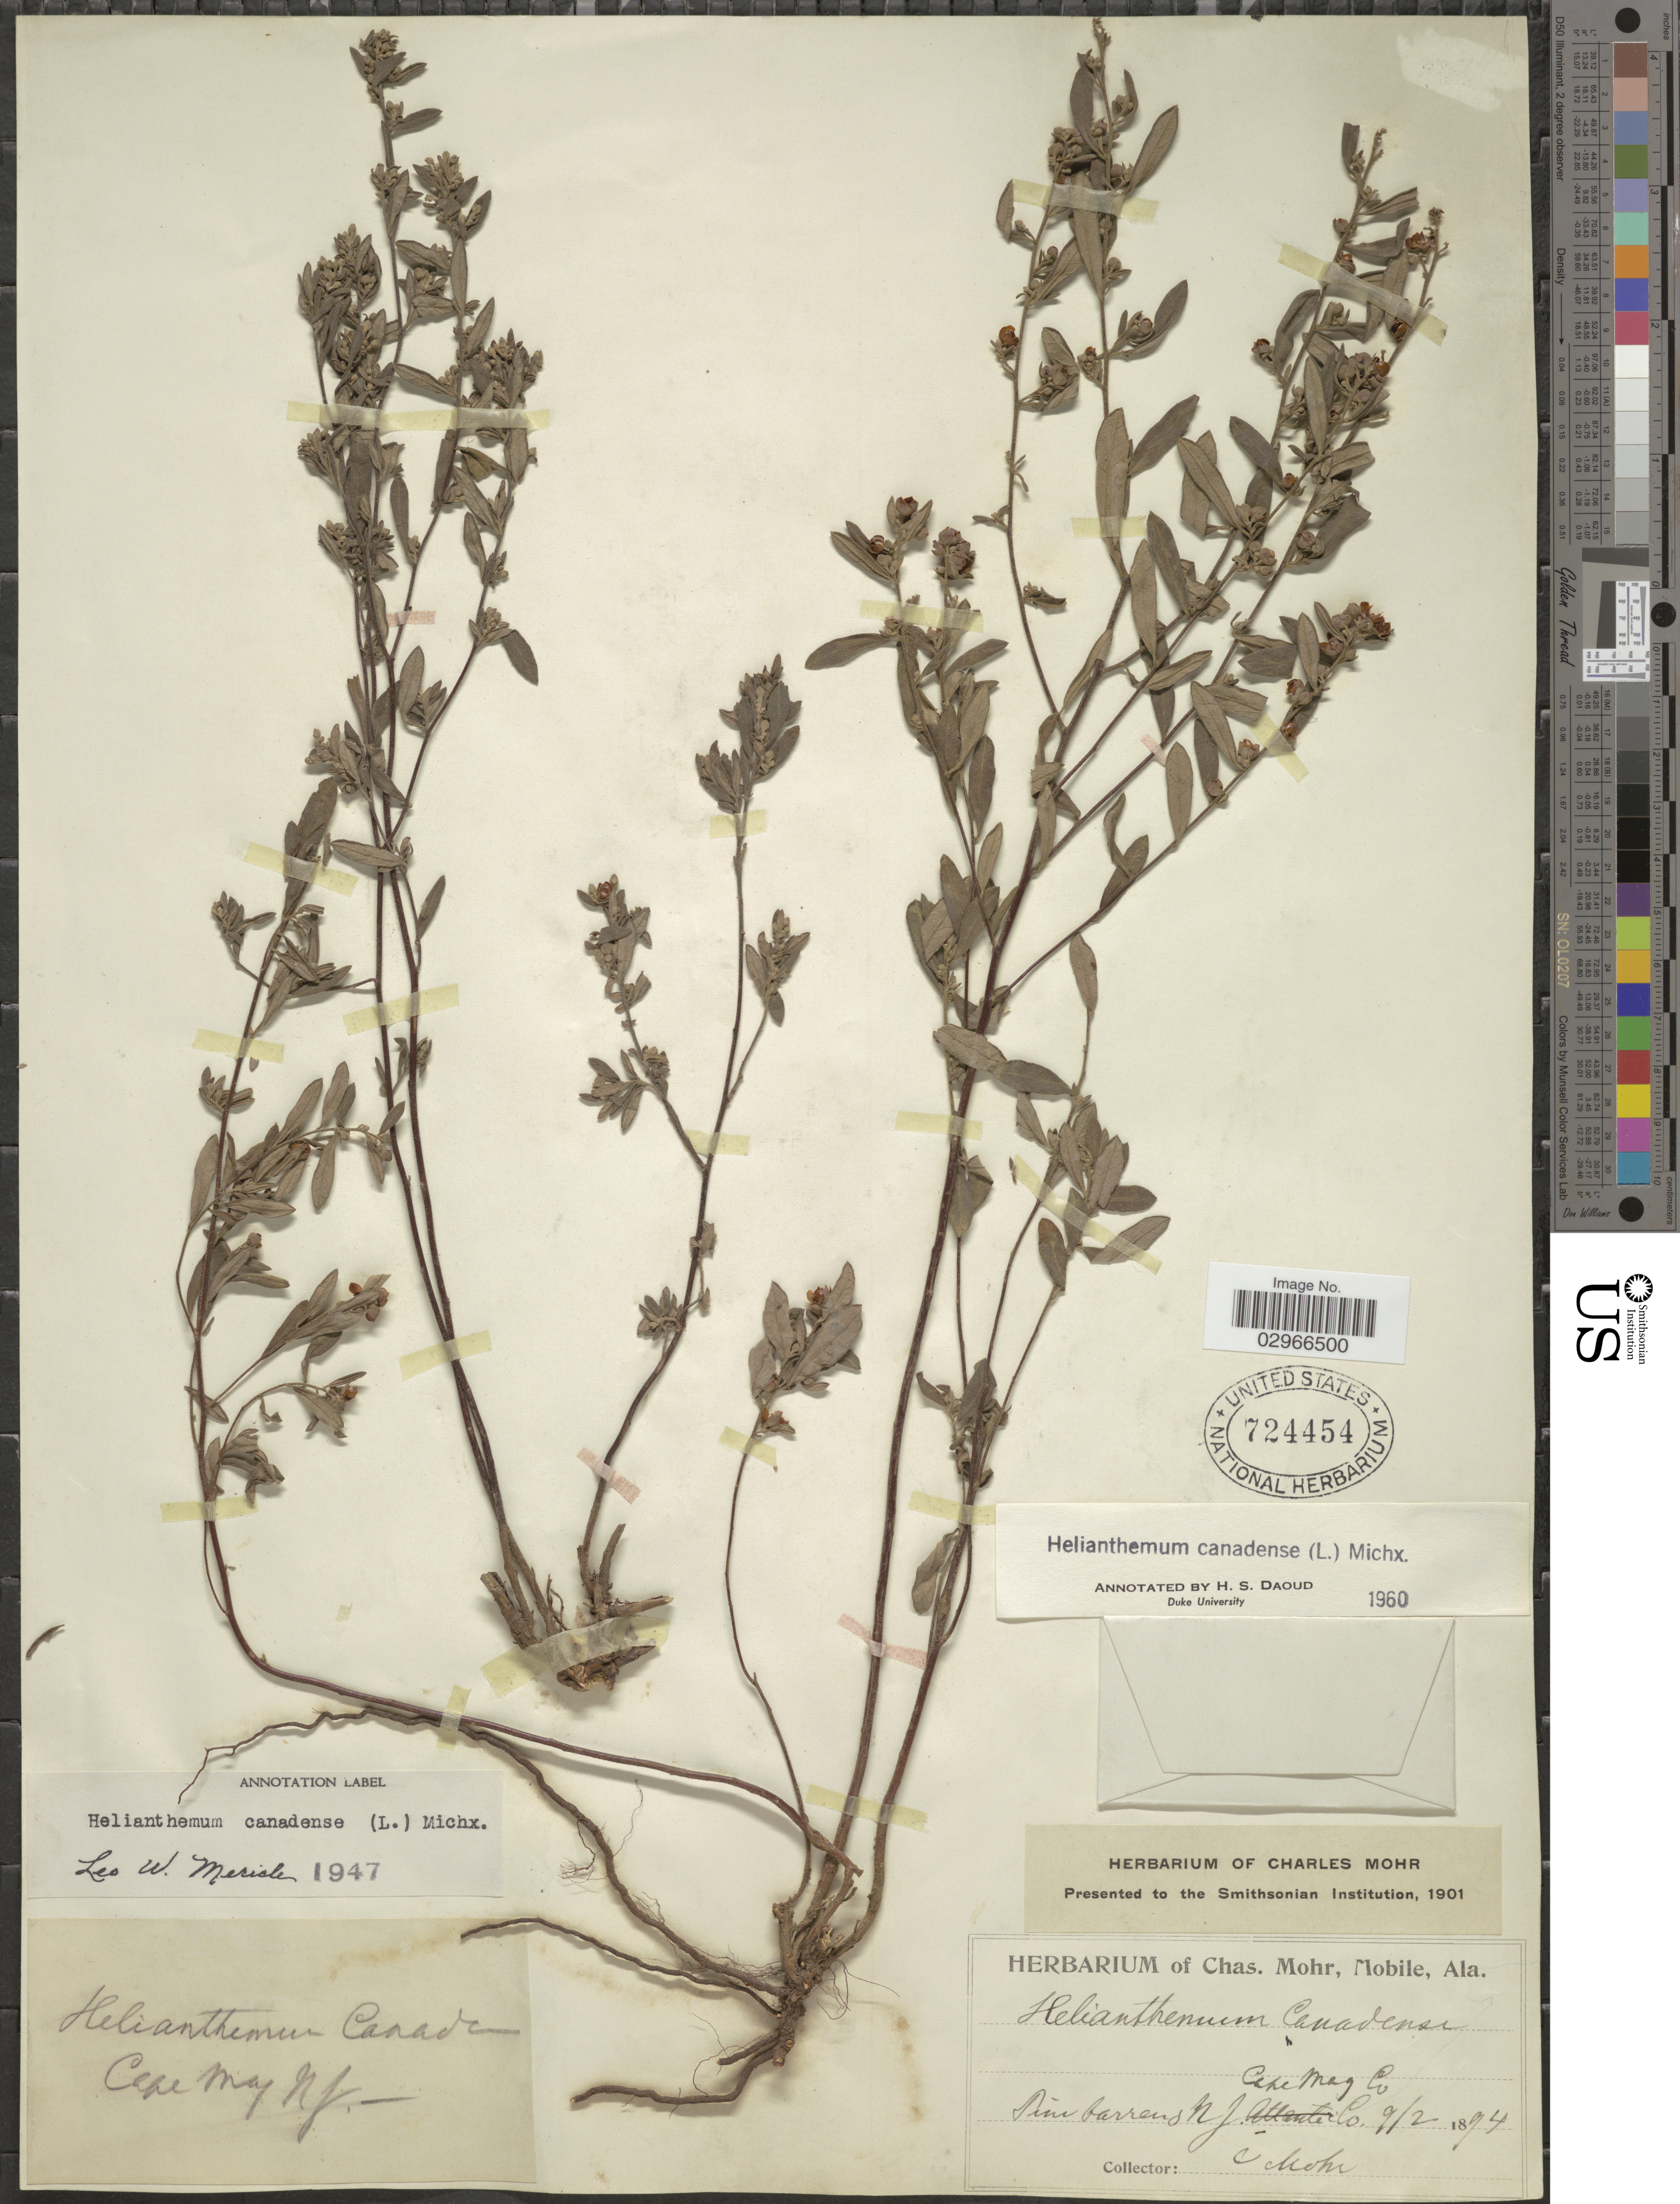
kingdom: Plantae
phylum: Tracheophyta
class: Magnoliopsida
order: Malvales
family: Cistaceae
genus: Helianthemum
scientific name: Helianthemum canadense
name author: (L.) Michx.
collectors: Mohr, C. T. (herbarium)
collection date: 1894-09-02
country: United States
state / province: New Jersey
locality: Pine barrens NJ. Cape May Co.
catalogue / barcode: US 724454